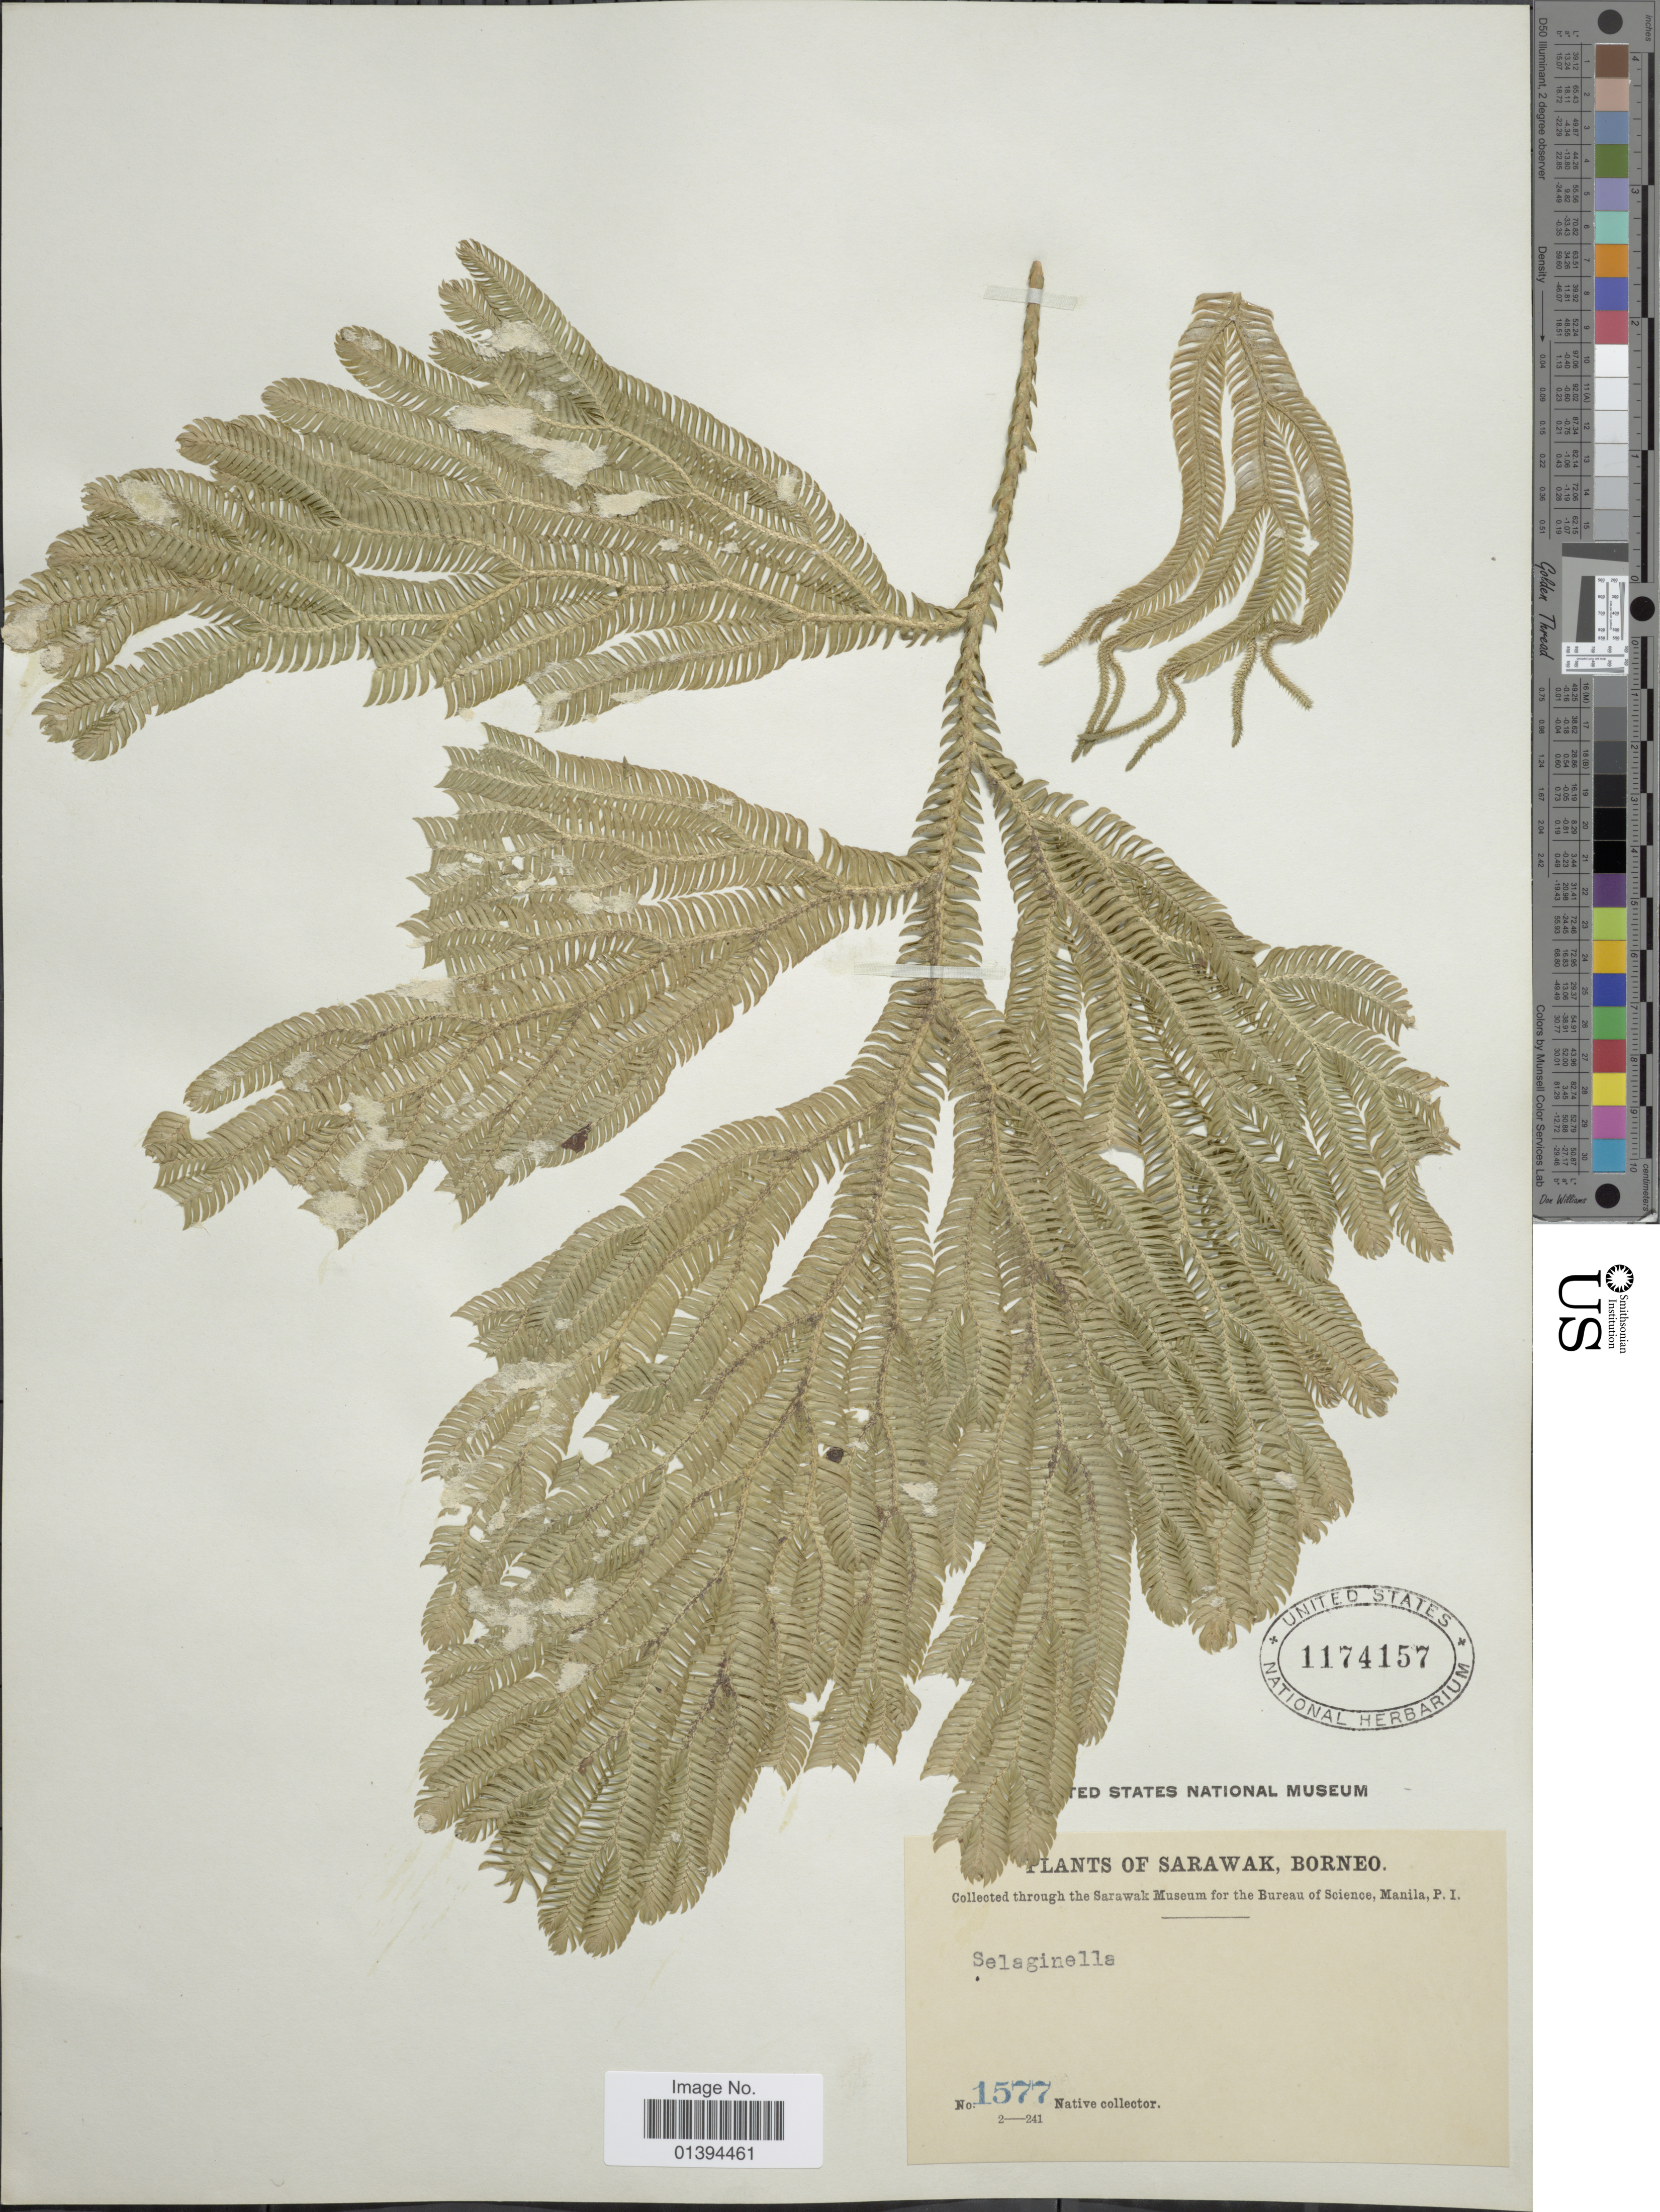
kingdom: Plantae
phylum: Tracheophyta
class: Lycopodiopsida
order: Selaginellales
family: Selaginellaceae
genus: Selaginella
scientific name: Selaginella sp.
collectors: Native collector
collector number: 1577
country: Malaysia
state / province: Sarawak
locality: Borneo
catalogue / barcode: US 1174157